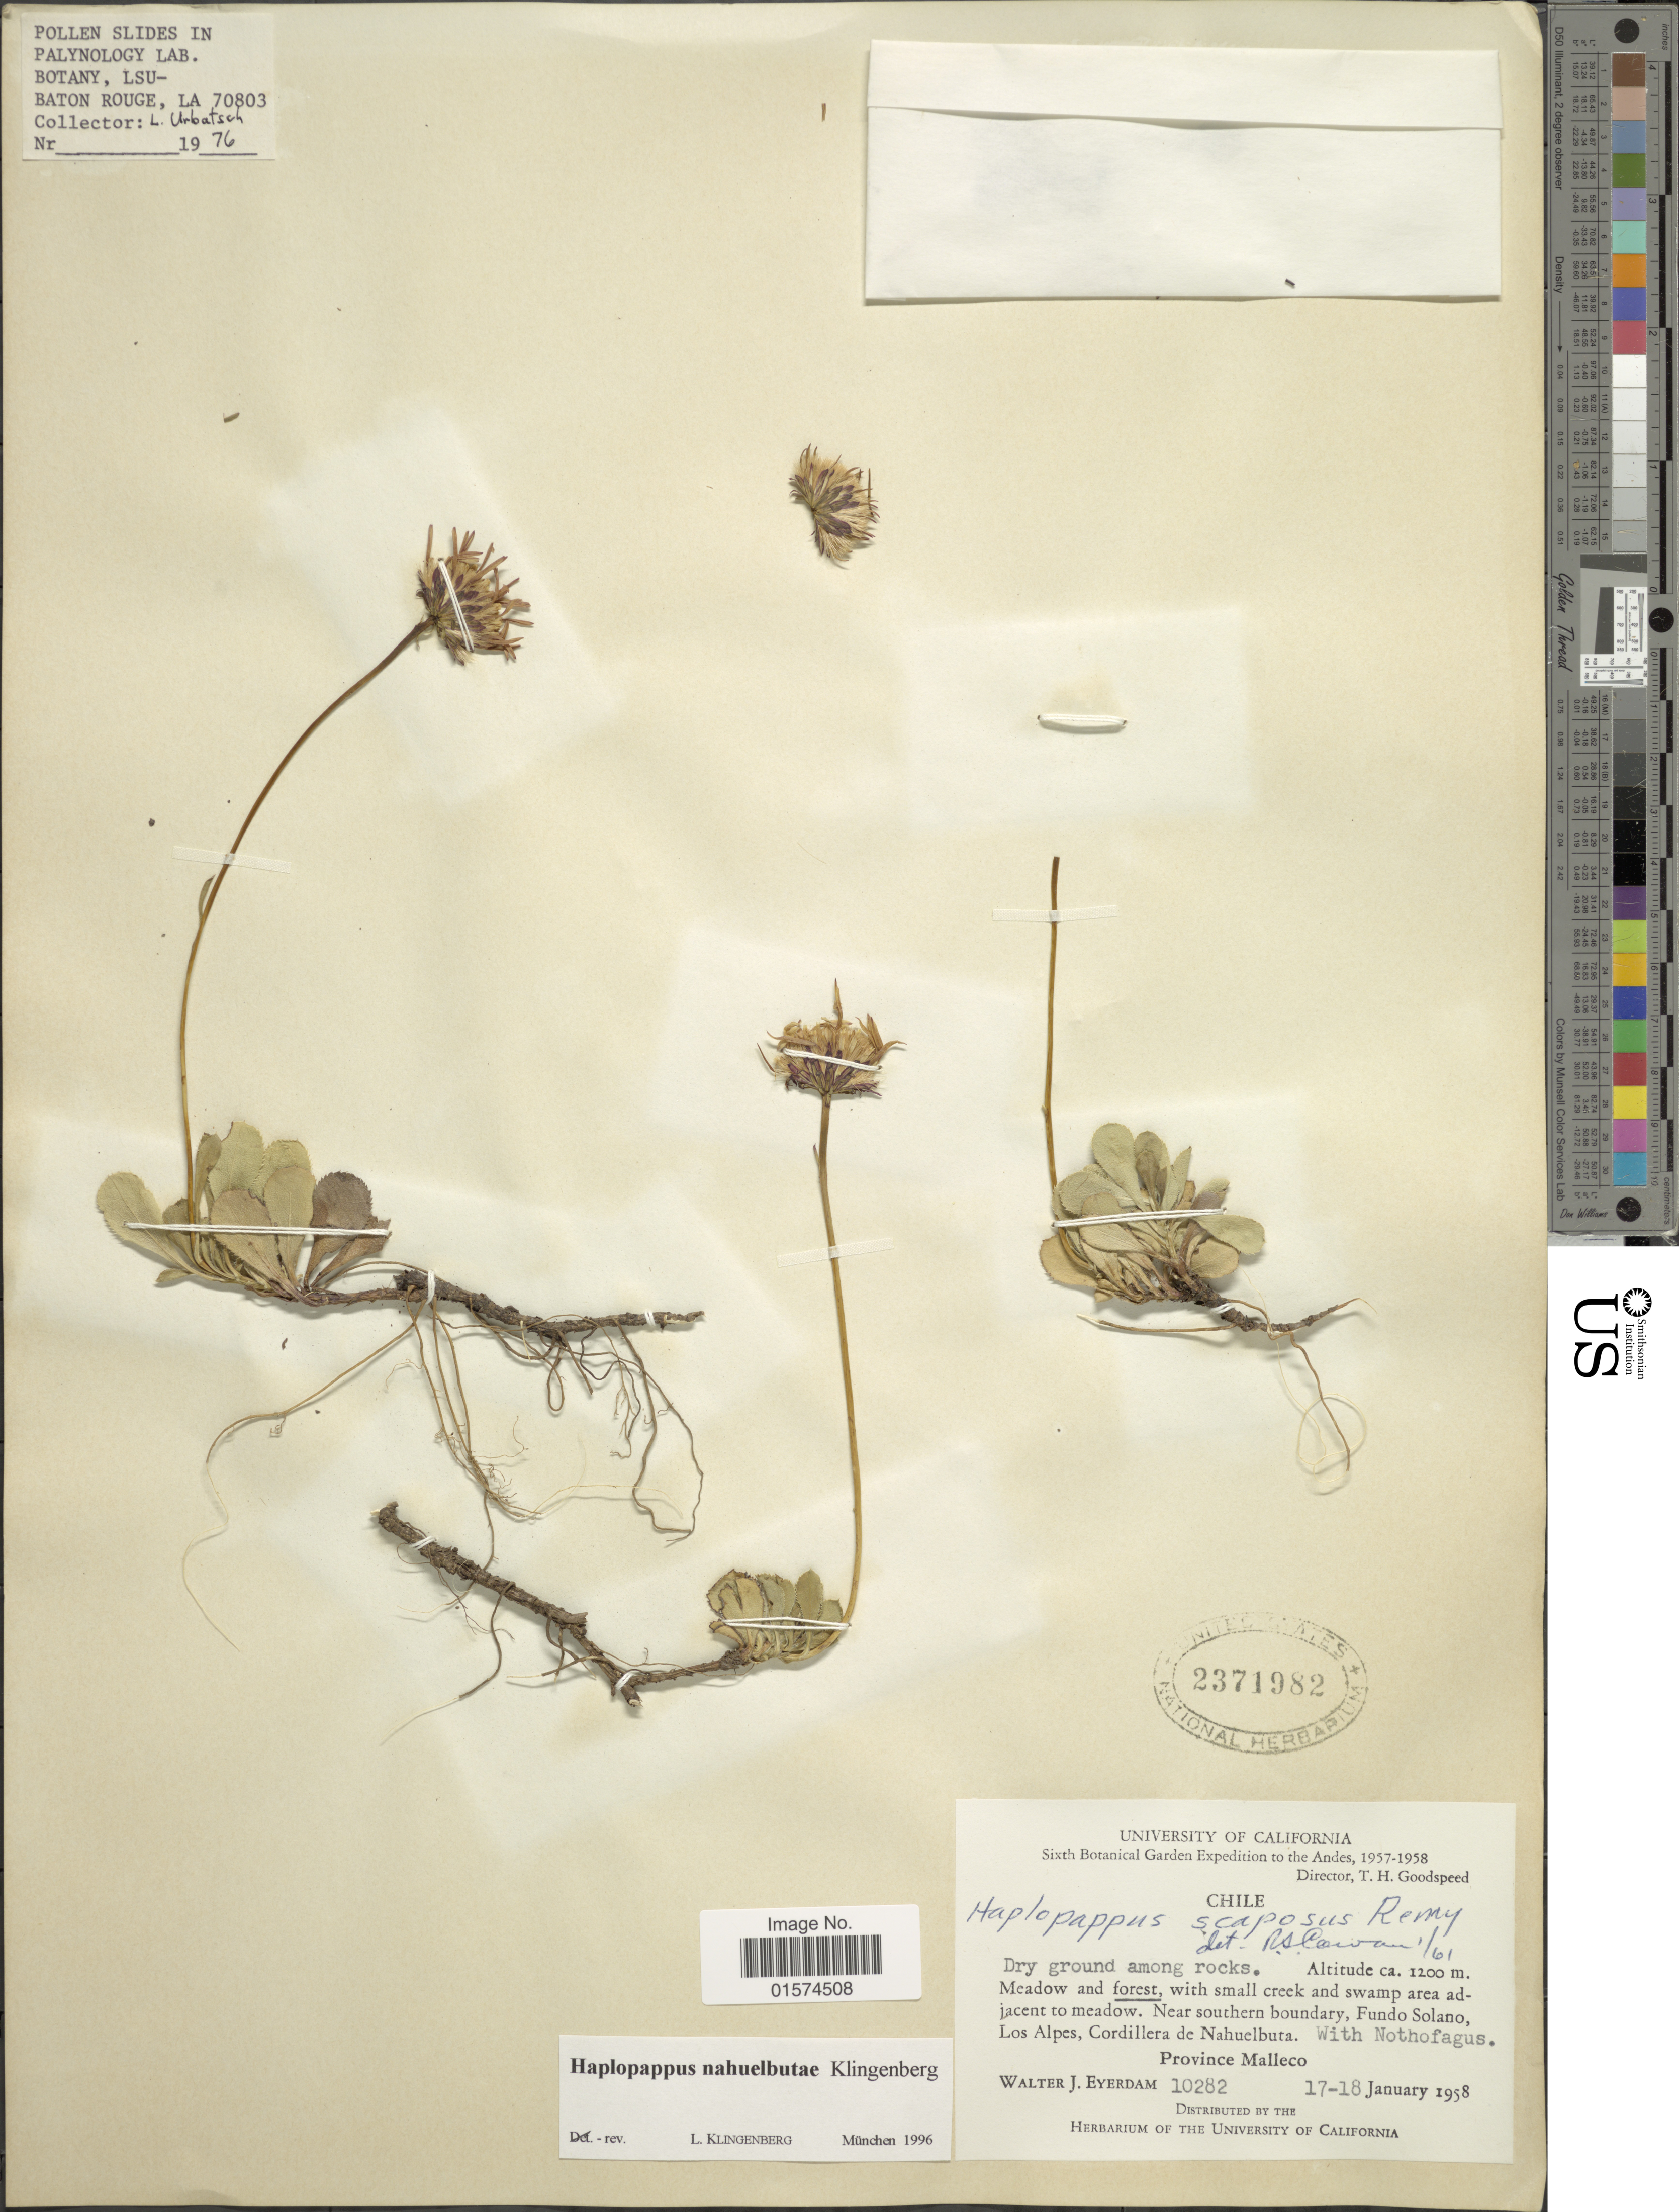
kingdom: Plantae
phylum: Tracheophyta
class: Magnoliopsida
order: Asterales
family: Asteraceae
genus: Haplopappus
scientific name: Haplopappus nahuelbutae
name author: Klingenb.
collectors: W. J. Eyerdam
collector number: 10282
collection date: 1958-01-17/1958-01-18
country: Chile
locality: Near southern boundary, Fundo Solano, Los Alpes, Cordillera de Nahuelbuta, Province Malleco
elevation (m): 1200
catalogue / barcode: US 2371982